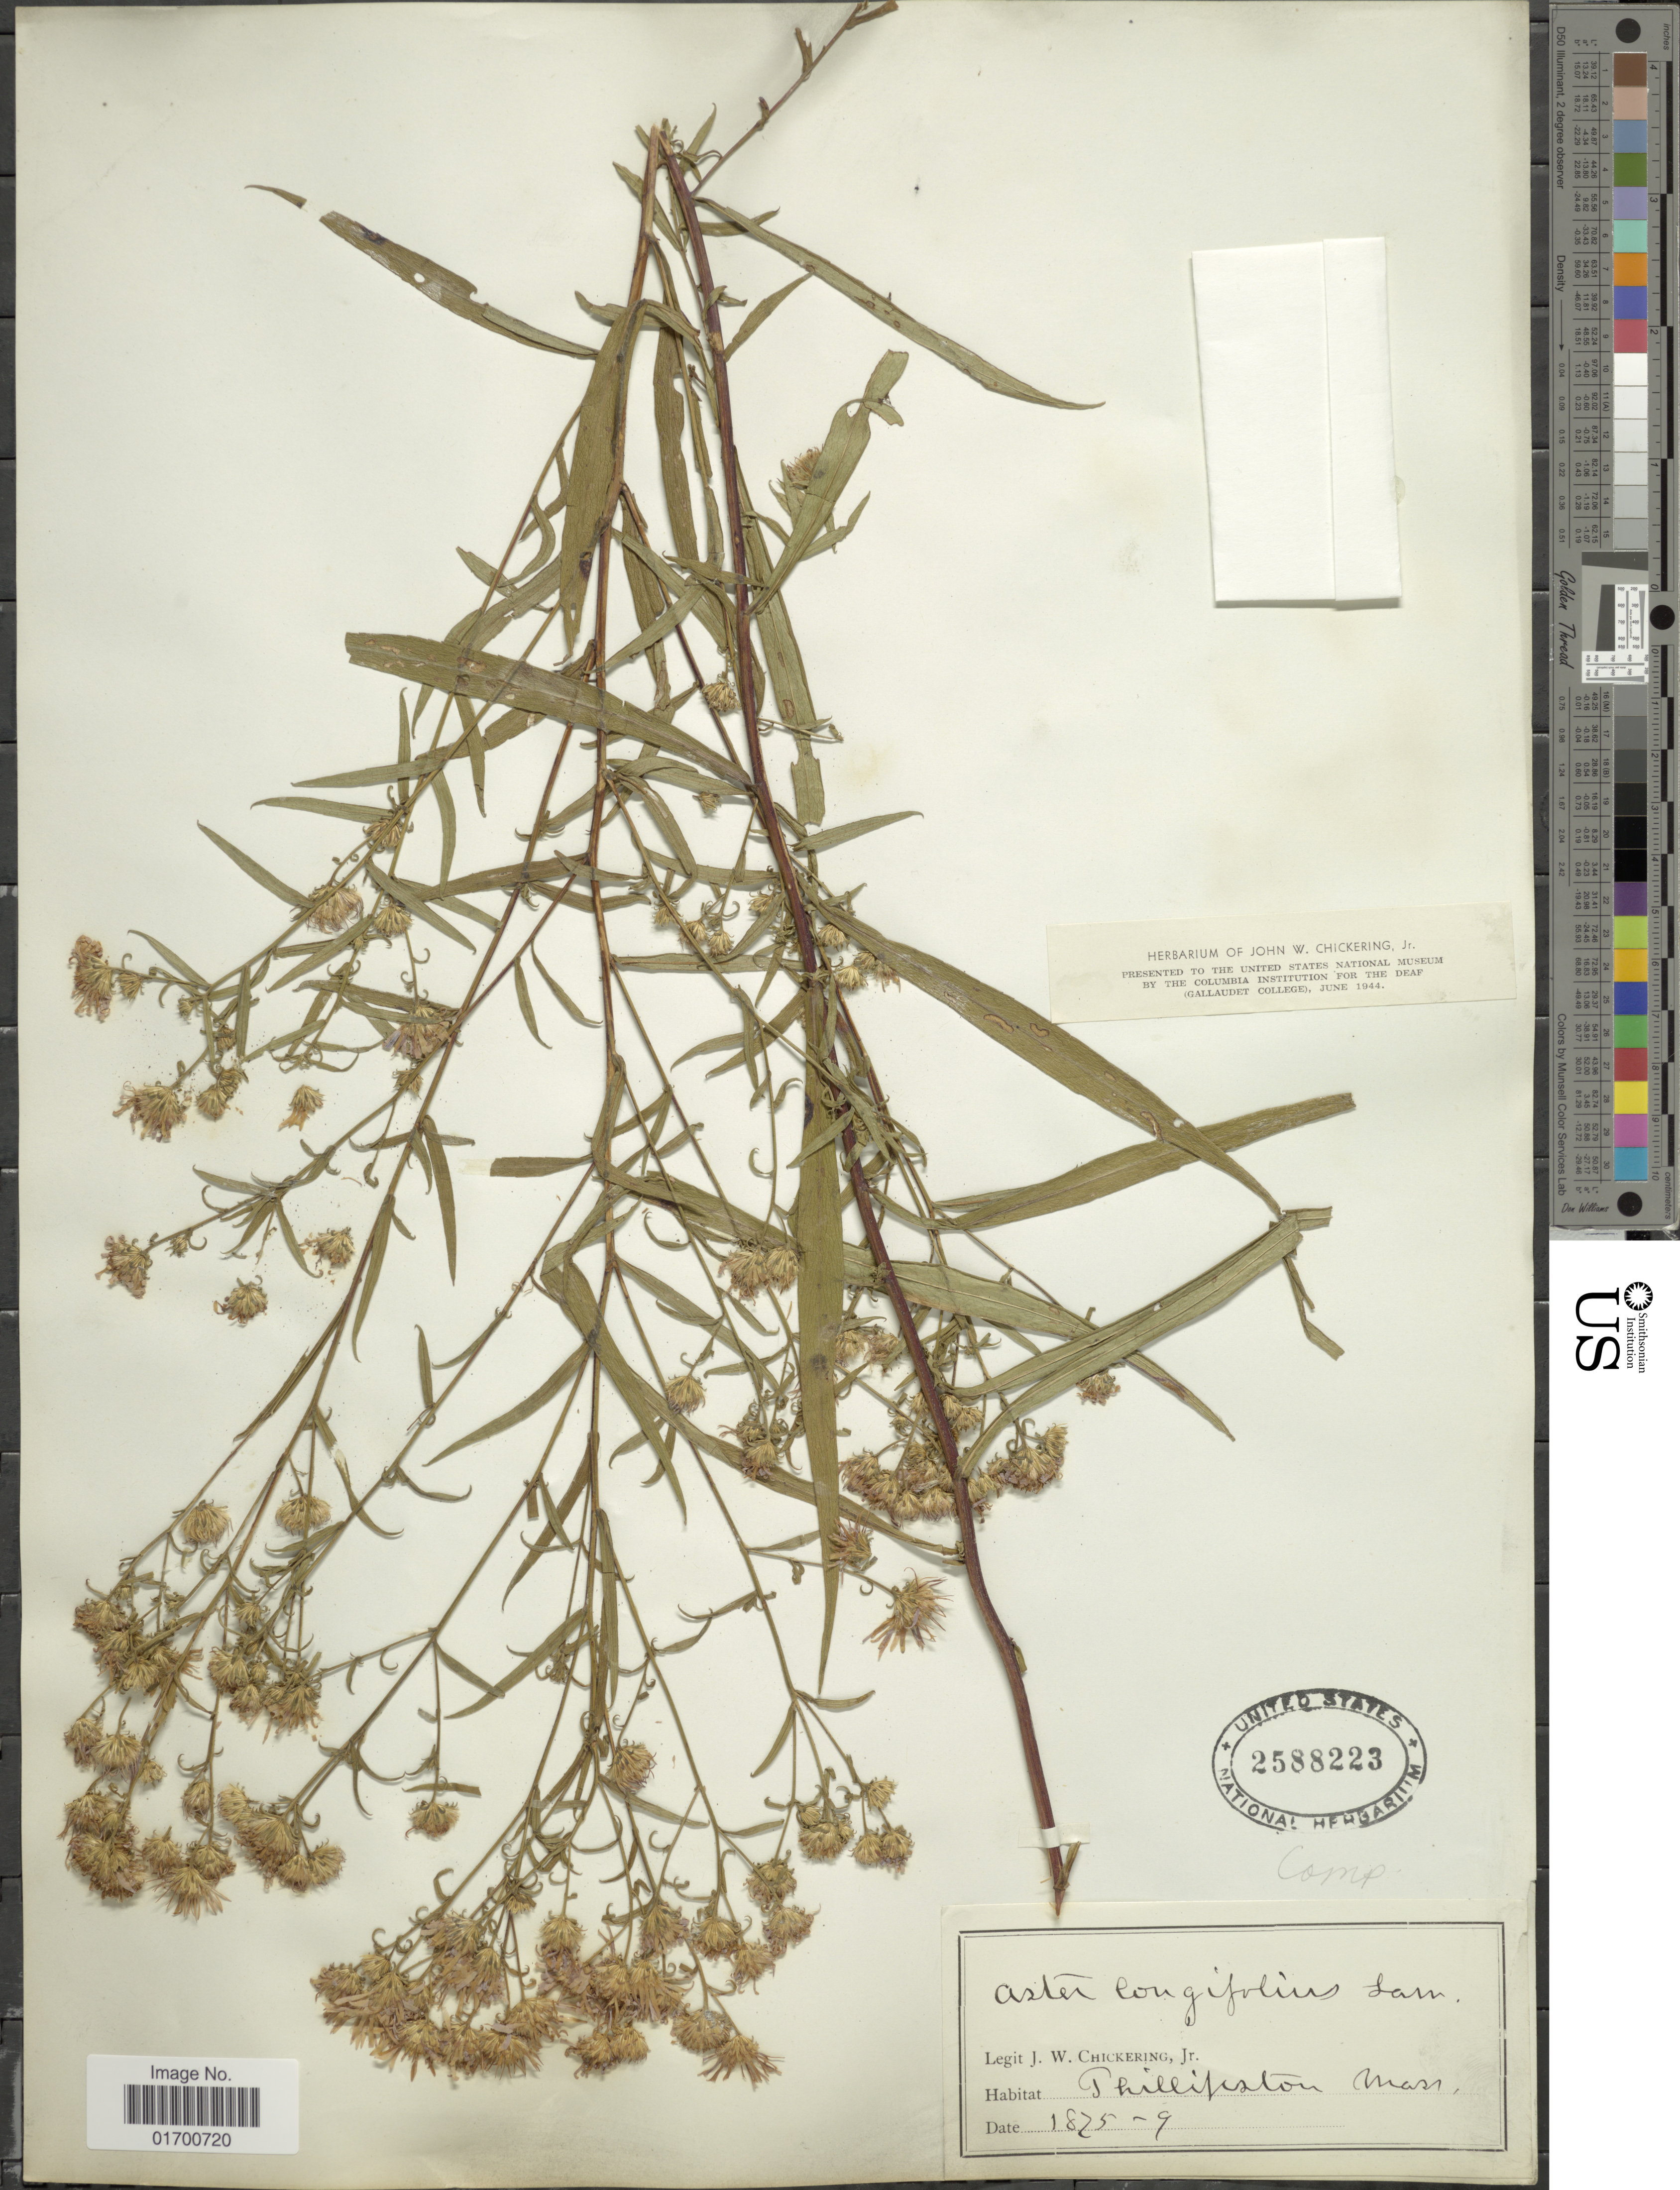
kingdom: Plantae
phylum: Tracheophyta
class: Magnoliopsida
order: Asterales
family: Asteraceae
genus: Symphyotrichum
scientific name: Symphyotrichum longifolium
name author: (Lam.) G.L. Nesom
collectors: J. W. Chickering Jr.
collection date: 1875-09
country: United States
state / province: Massachusetts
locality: Phillipston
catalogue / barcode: US 2588223